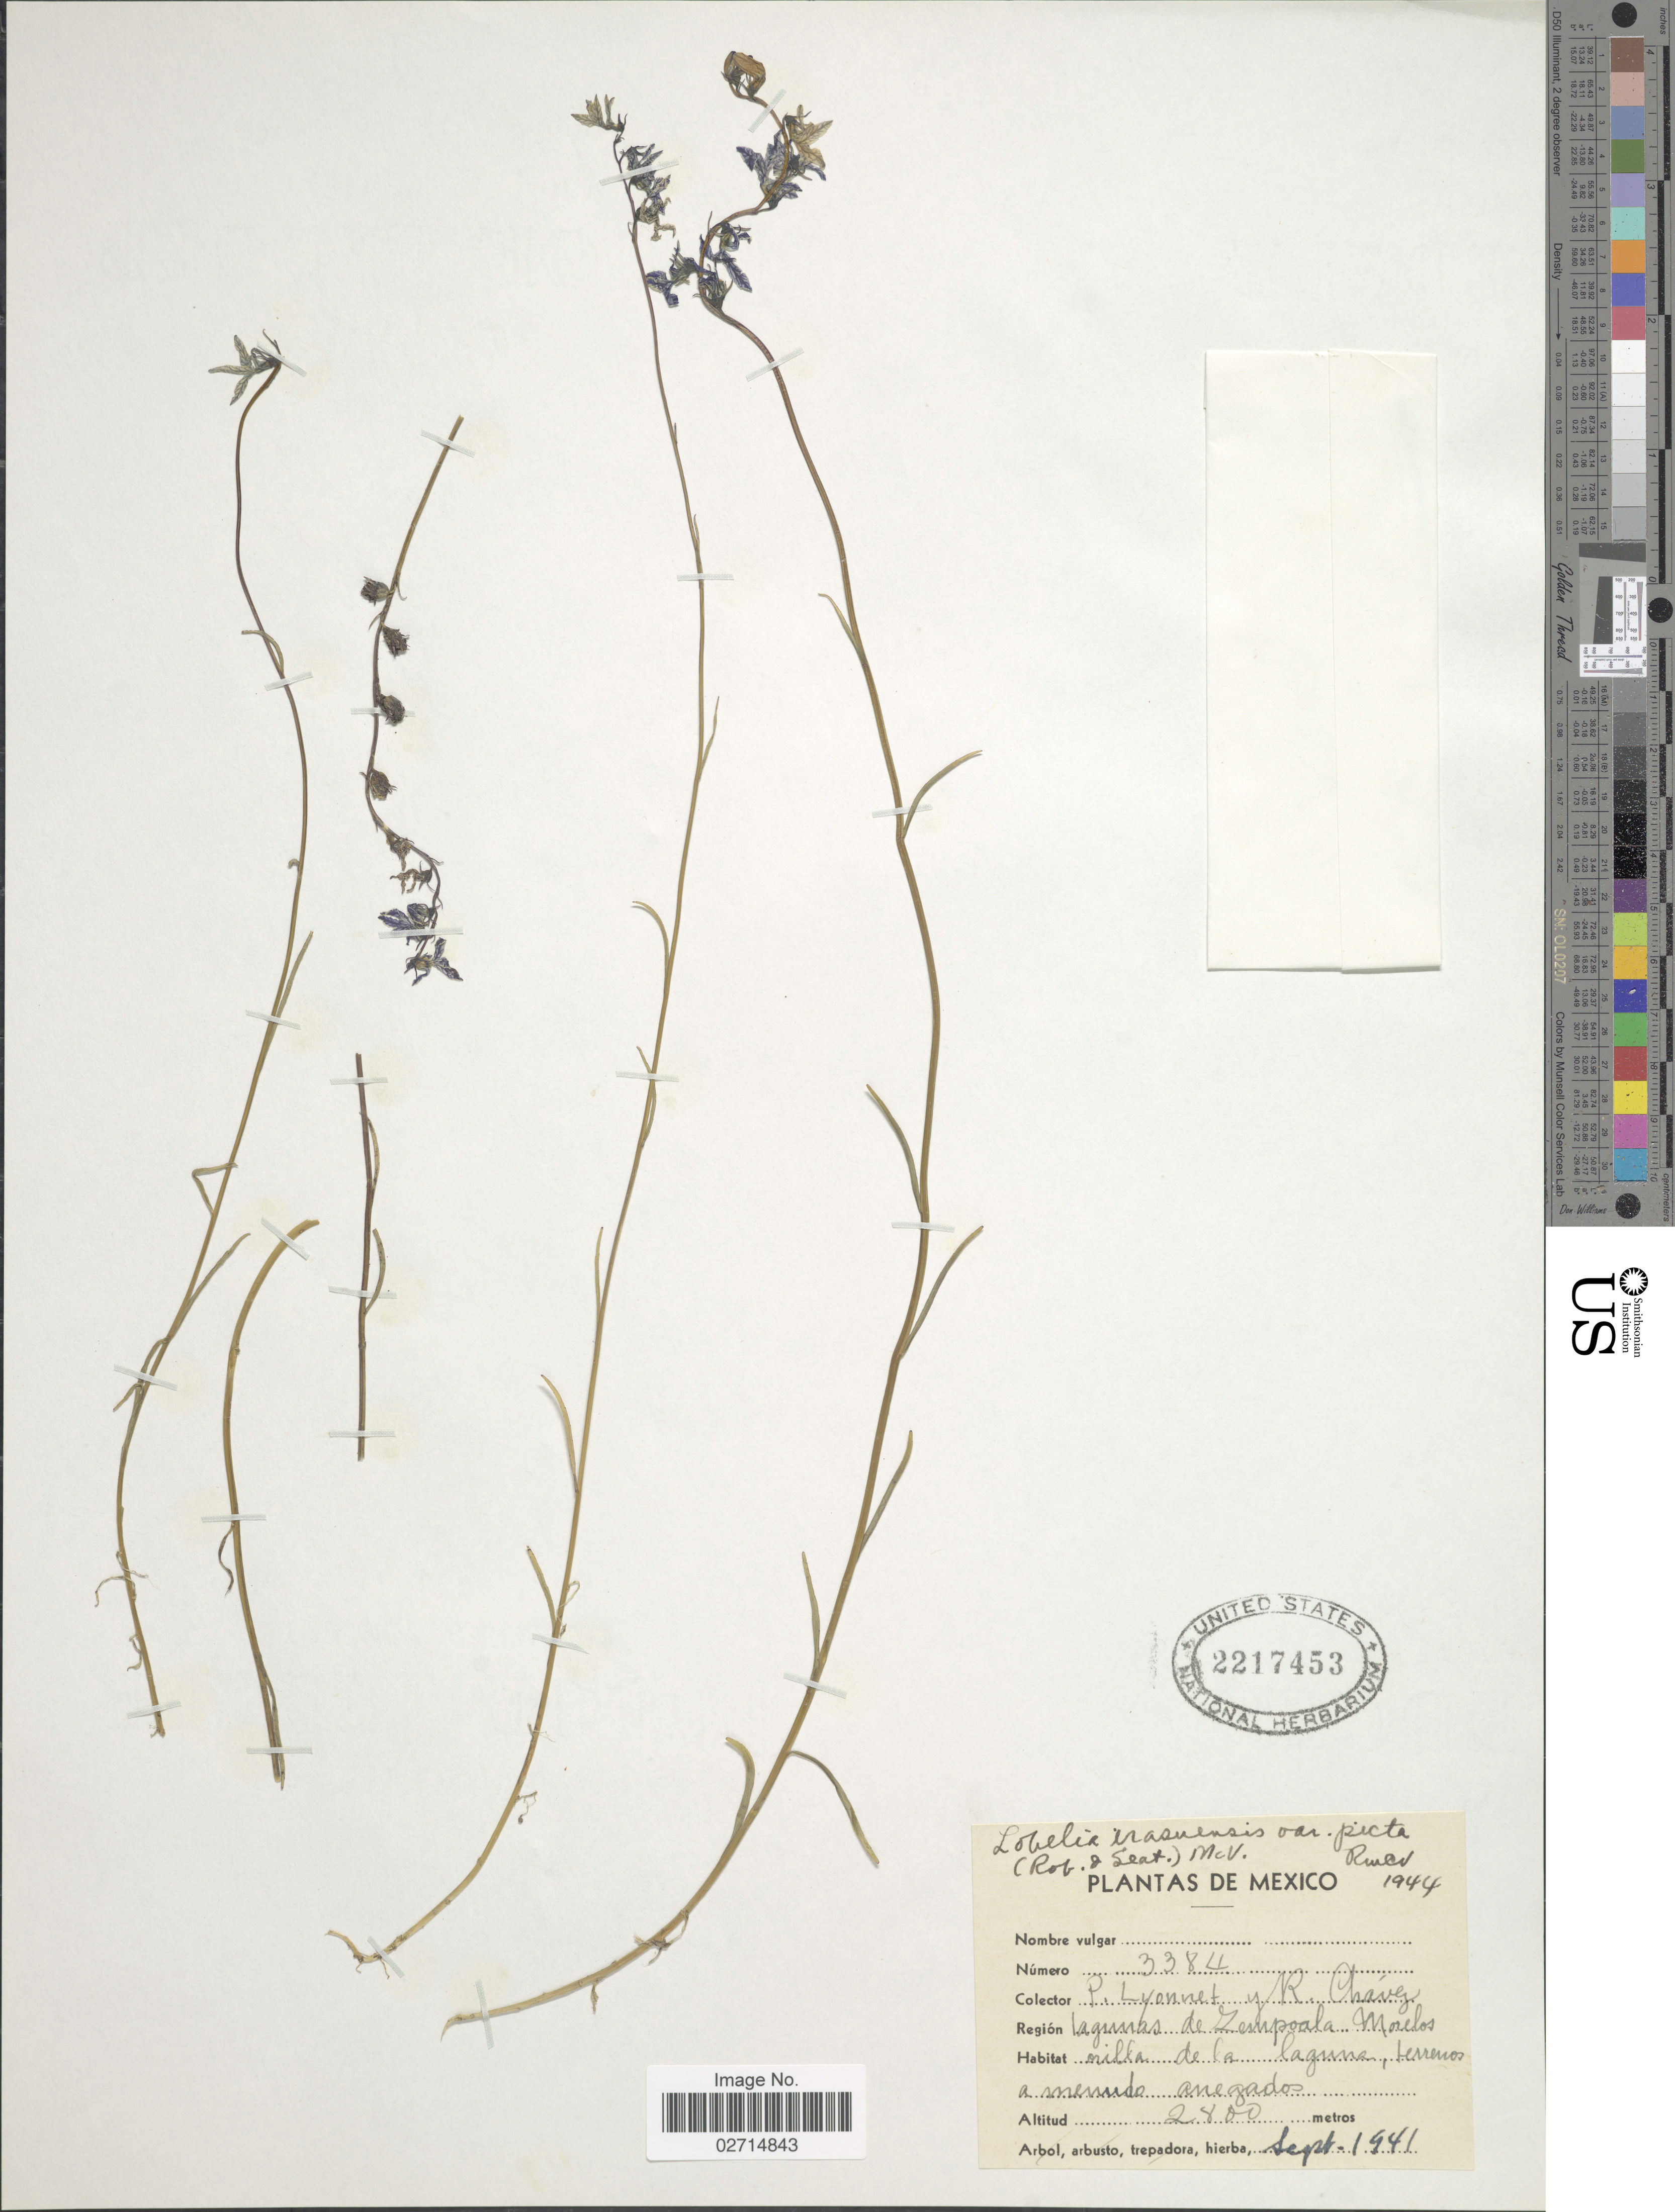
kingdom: Plantae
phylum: Tracheophyta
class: Magnoliopsida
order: Asterales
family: Campanulaceae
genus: Lobelia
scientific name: Lobelia irasuensis subsp. picta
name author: (B.L. Rob. & Seaton) Lammers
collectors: P. Lyonnet & R. Chávez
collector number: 3384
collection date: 1941-09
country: Mexico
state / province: Morelos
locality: Region: Lagunas de Zempoala.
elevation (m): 2800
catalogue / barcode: US 2217453